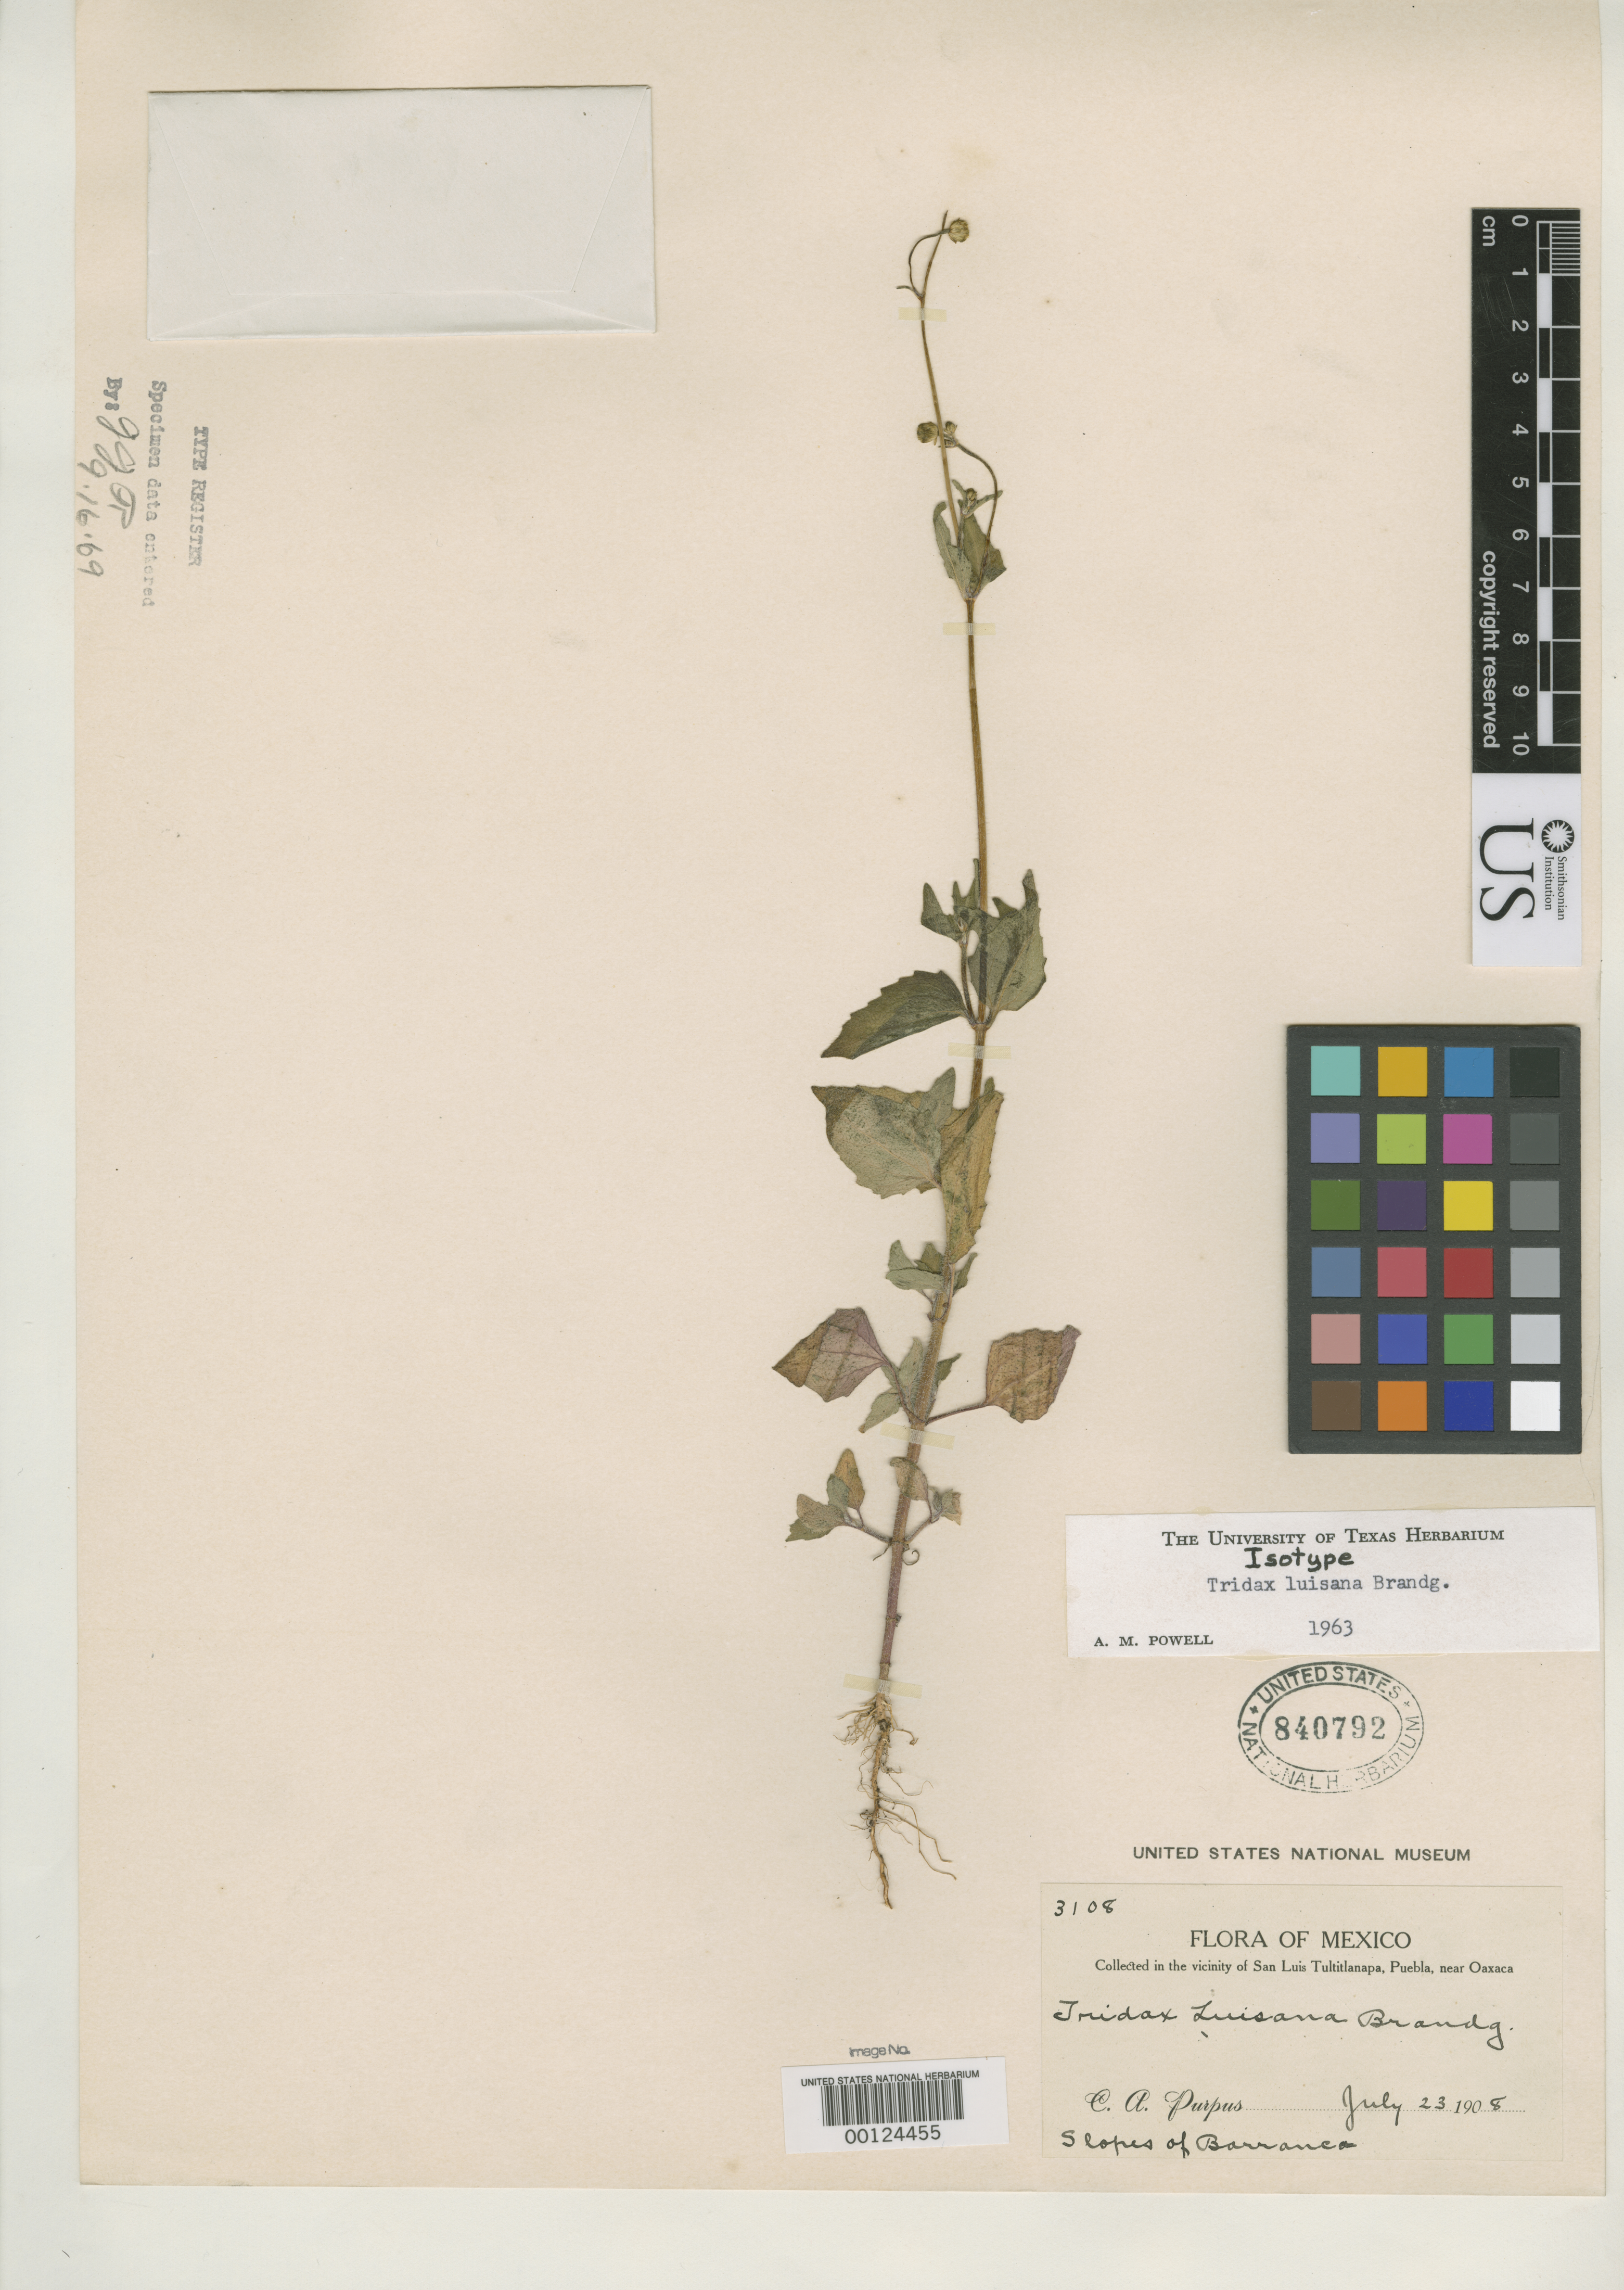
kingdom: Plantae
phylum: Tracheophyta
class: Magnoliopsida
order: Asterales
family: Asteraceae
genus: Tridax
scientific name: Tridax luisana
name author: Brandegee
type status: Isotype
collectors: C. A. Purpus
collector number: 3108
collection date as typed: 23 Jul 1908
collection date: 1908-07-23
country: Mexico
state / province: Puebla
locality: San Luis Tultitlanapa.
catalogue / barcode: US 840792